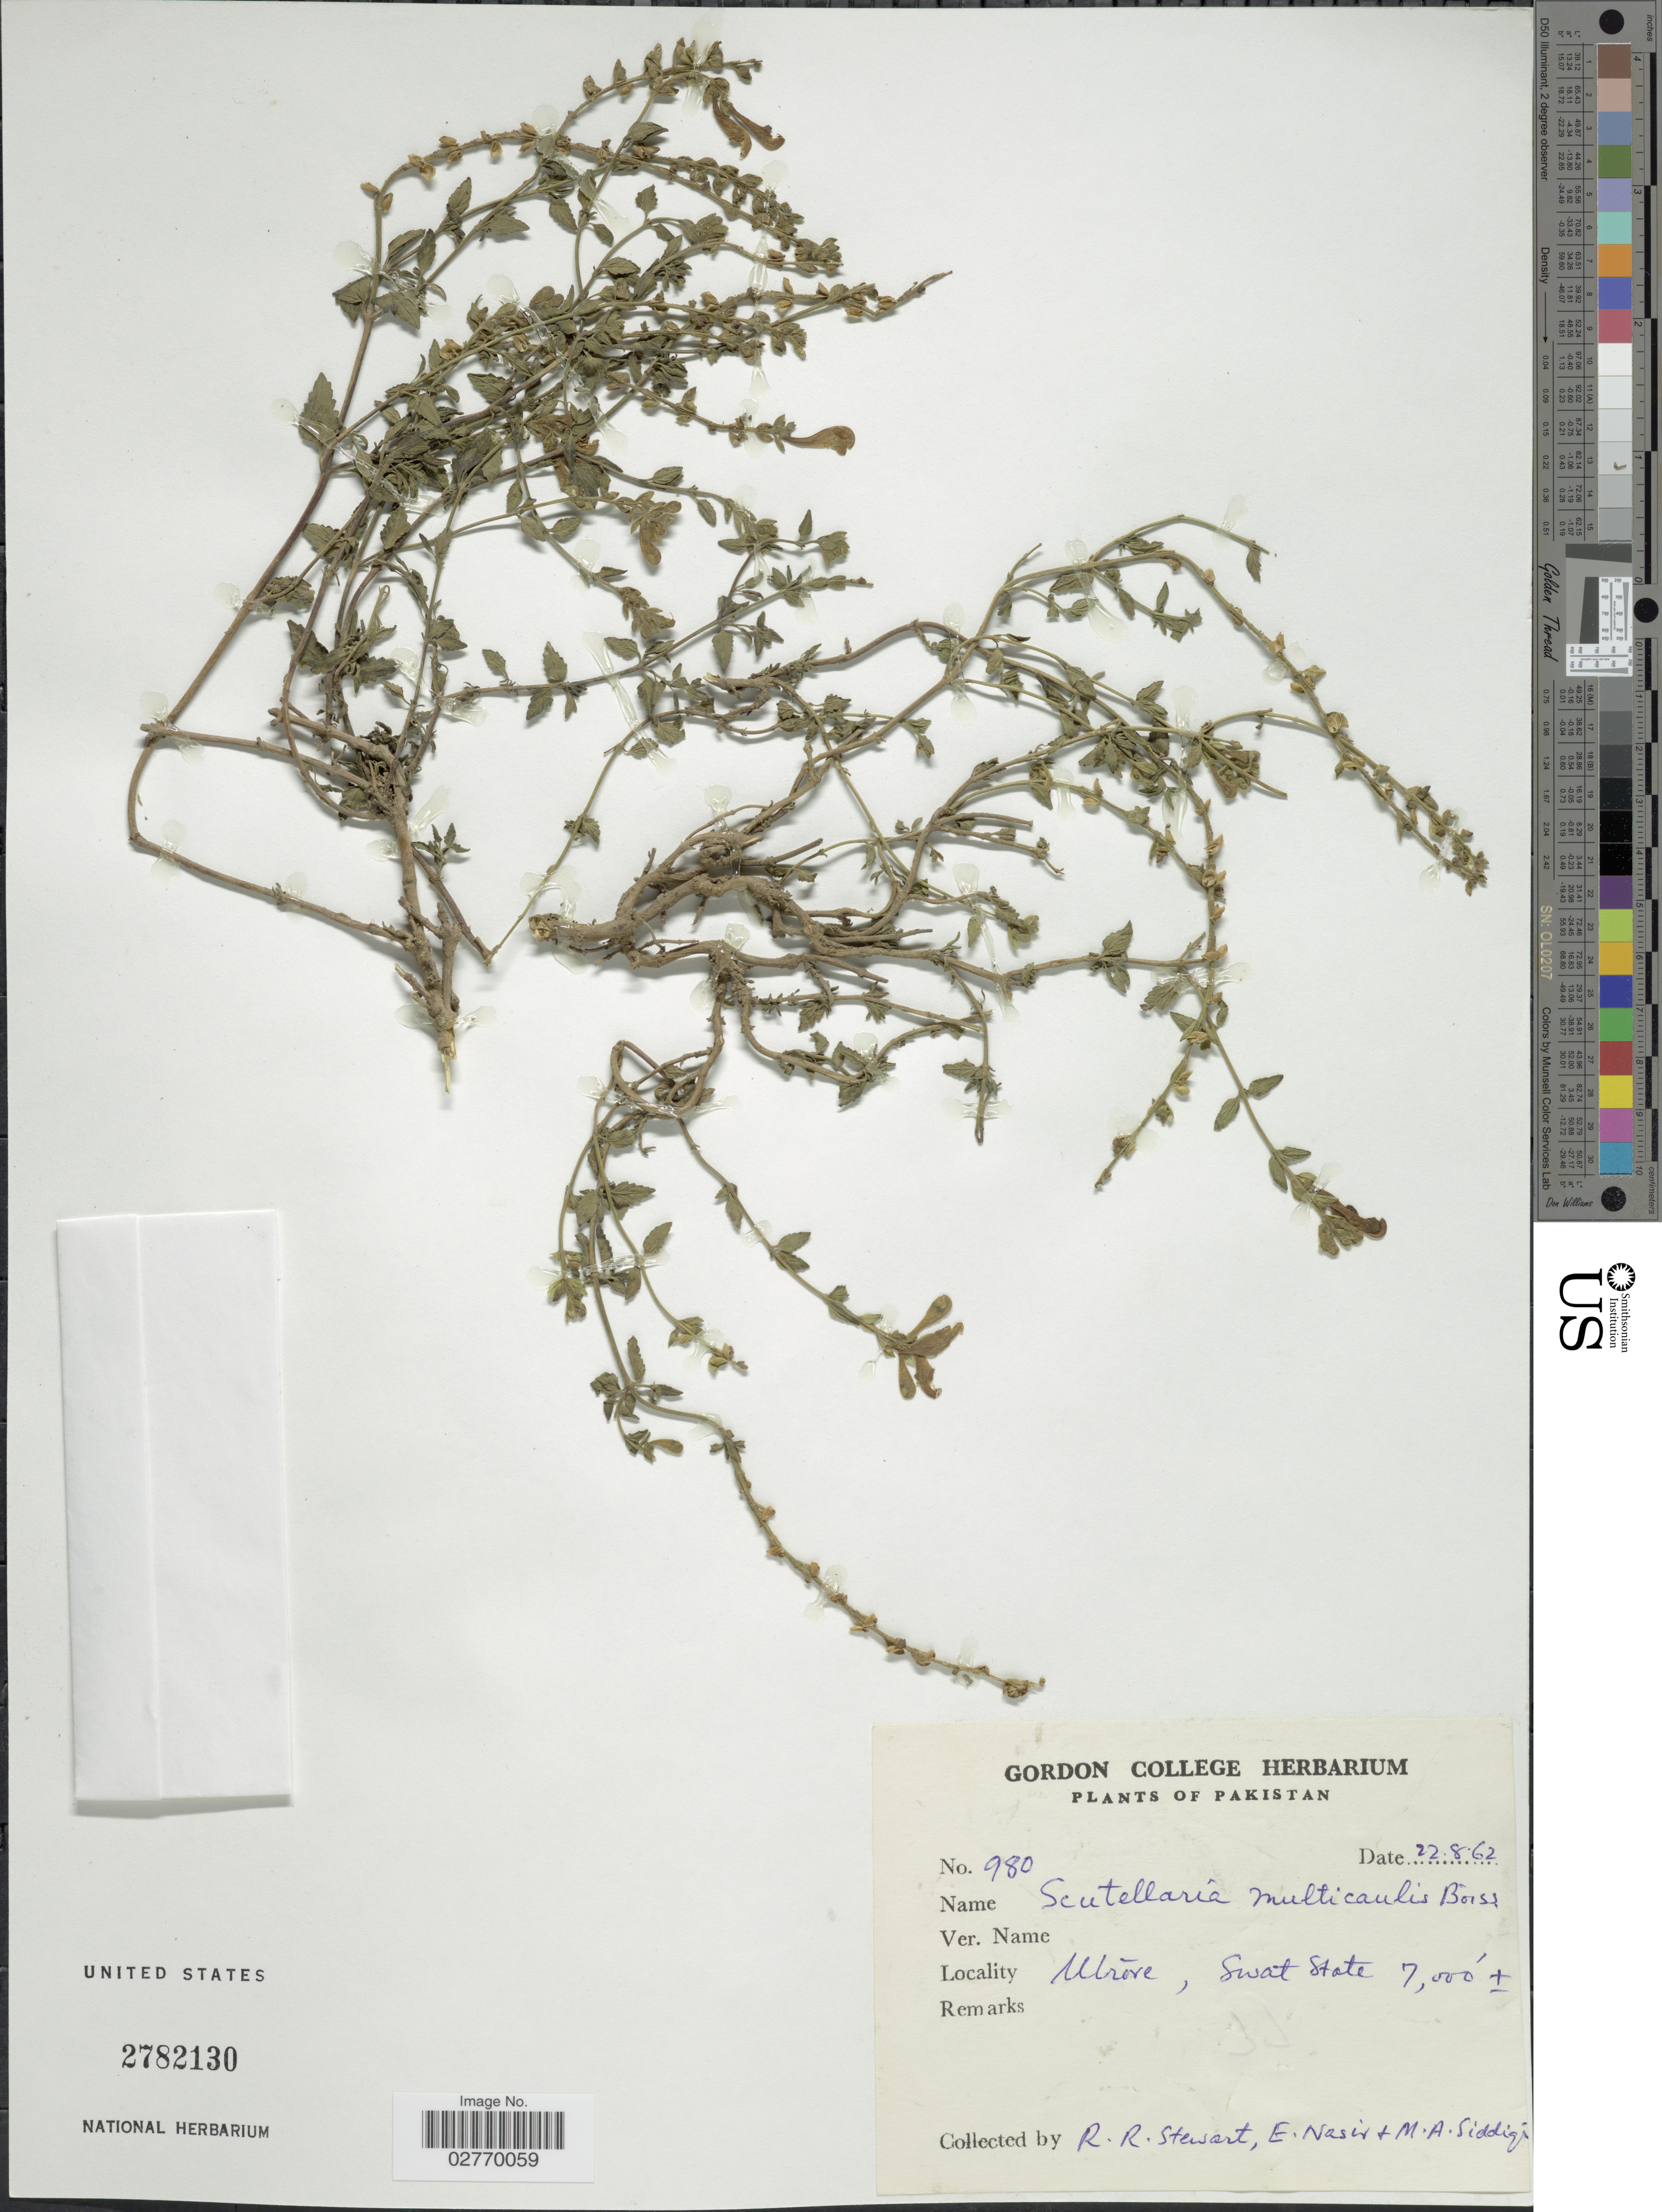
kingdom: Plantae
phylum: Tracheophyta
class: Magnoliopsida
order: Lamiales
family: Lamiaceae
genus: Scutellaria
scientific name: Scutellaria multicaulis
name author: Boiss.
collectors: R. R. Stewart, E. Nasir & M. Siddiqi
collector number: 980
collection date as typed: Transcribed d/m/y: 22/8/62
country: Pakistan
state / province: Khyber Pakhtunkhwa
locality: Utróre [interpreted], Swat State.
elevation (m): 2134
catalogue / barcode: US 2782130